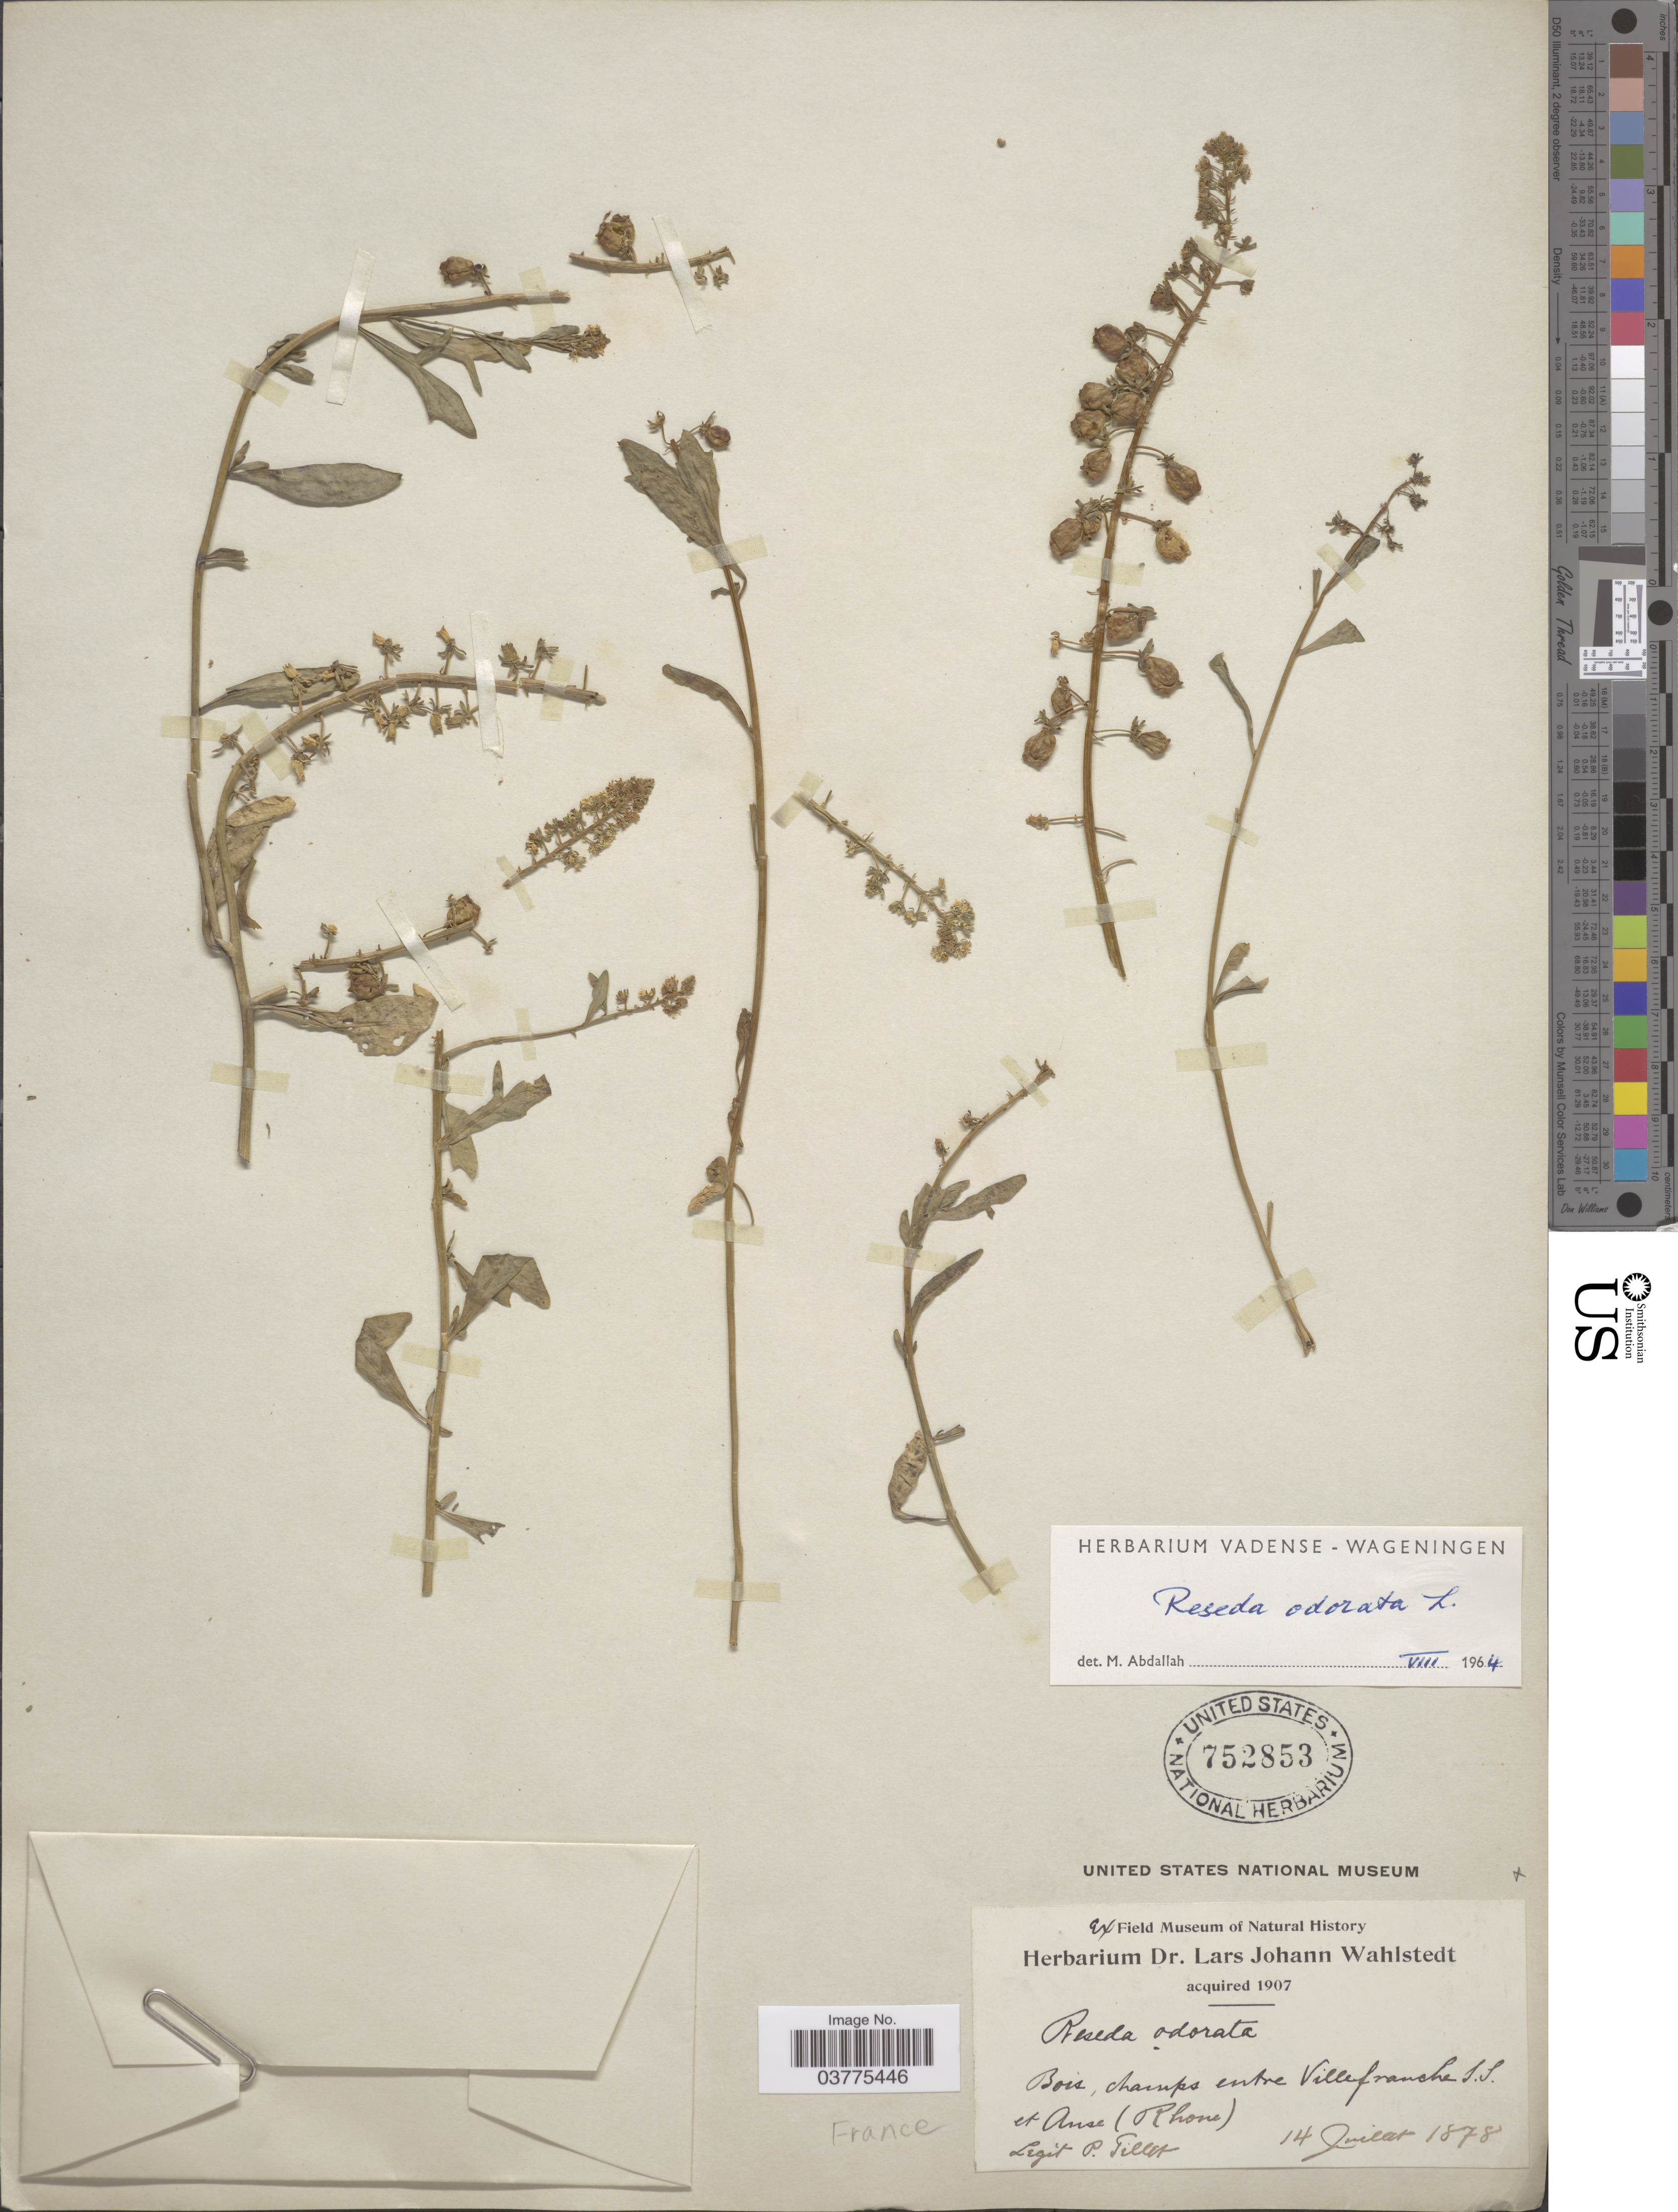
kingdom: Plantae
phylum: Tracheophyta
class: Magnoliopsida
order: Brassicales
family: Resedaceae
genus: Reseda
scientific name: Reseda odorata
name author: L.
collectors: P. Tillet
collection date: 1878-07-14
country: France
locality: Bois, champs entre Villefranche S.S. et Anse (Rhone).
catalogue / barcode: US 752853